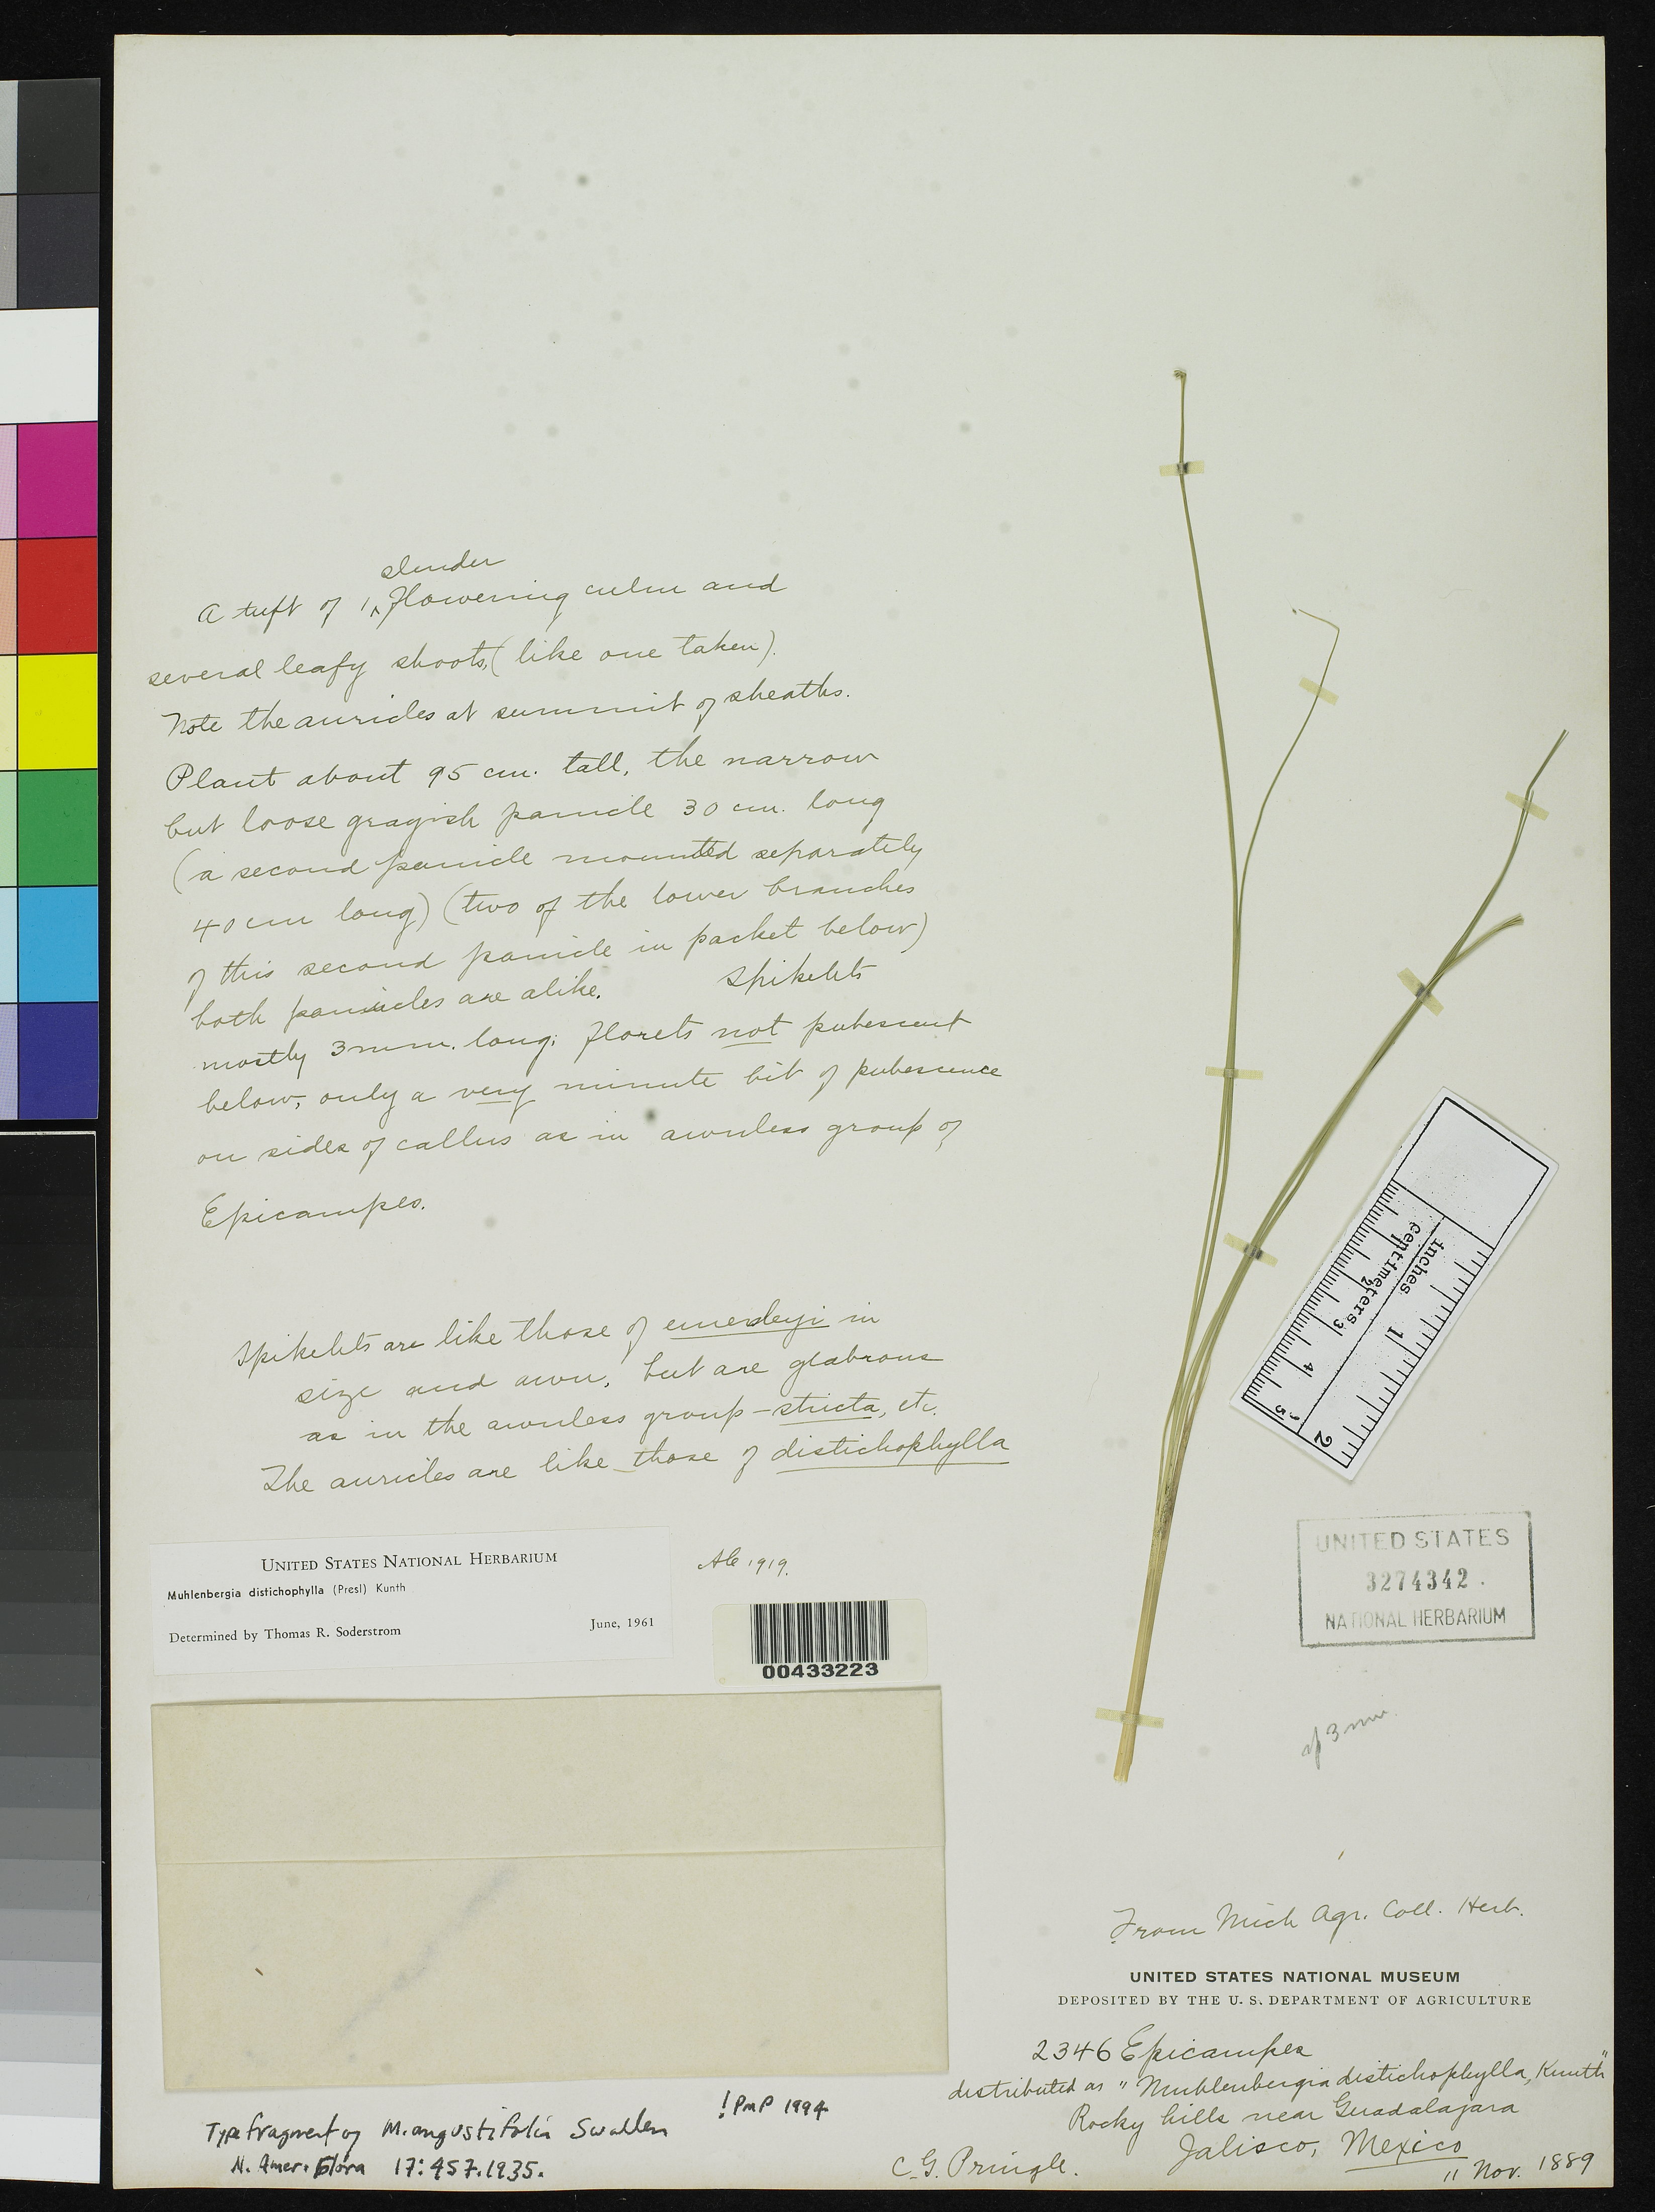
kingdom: Plantae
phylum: Tracheophyta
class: Liliopsida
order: Poales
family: Poaceae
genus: Muhlenbergia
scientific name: Muhlenbergia angustifolia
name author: Swallen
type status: Type Fragment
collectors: C. G. Pringle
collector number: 2346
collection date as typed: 11 Nov 1889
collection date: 1889-11-11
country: Mexico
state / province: Jalisco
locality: Rocky hills near Guadalajara.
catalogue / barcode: US 3274342